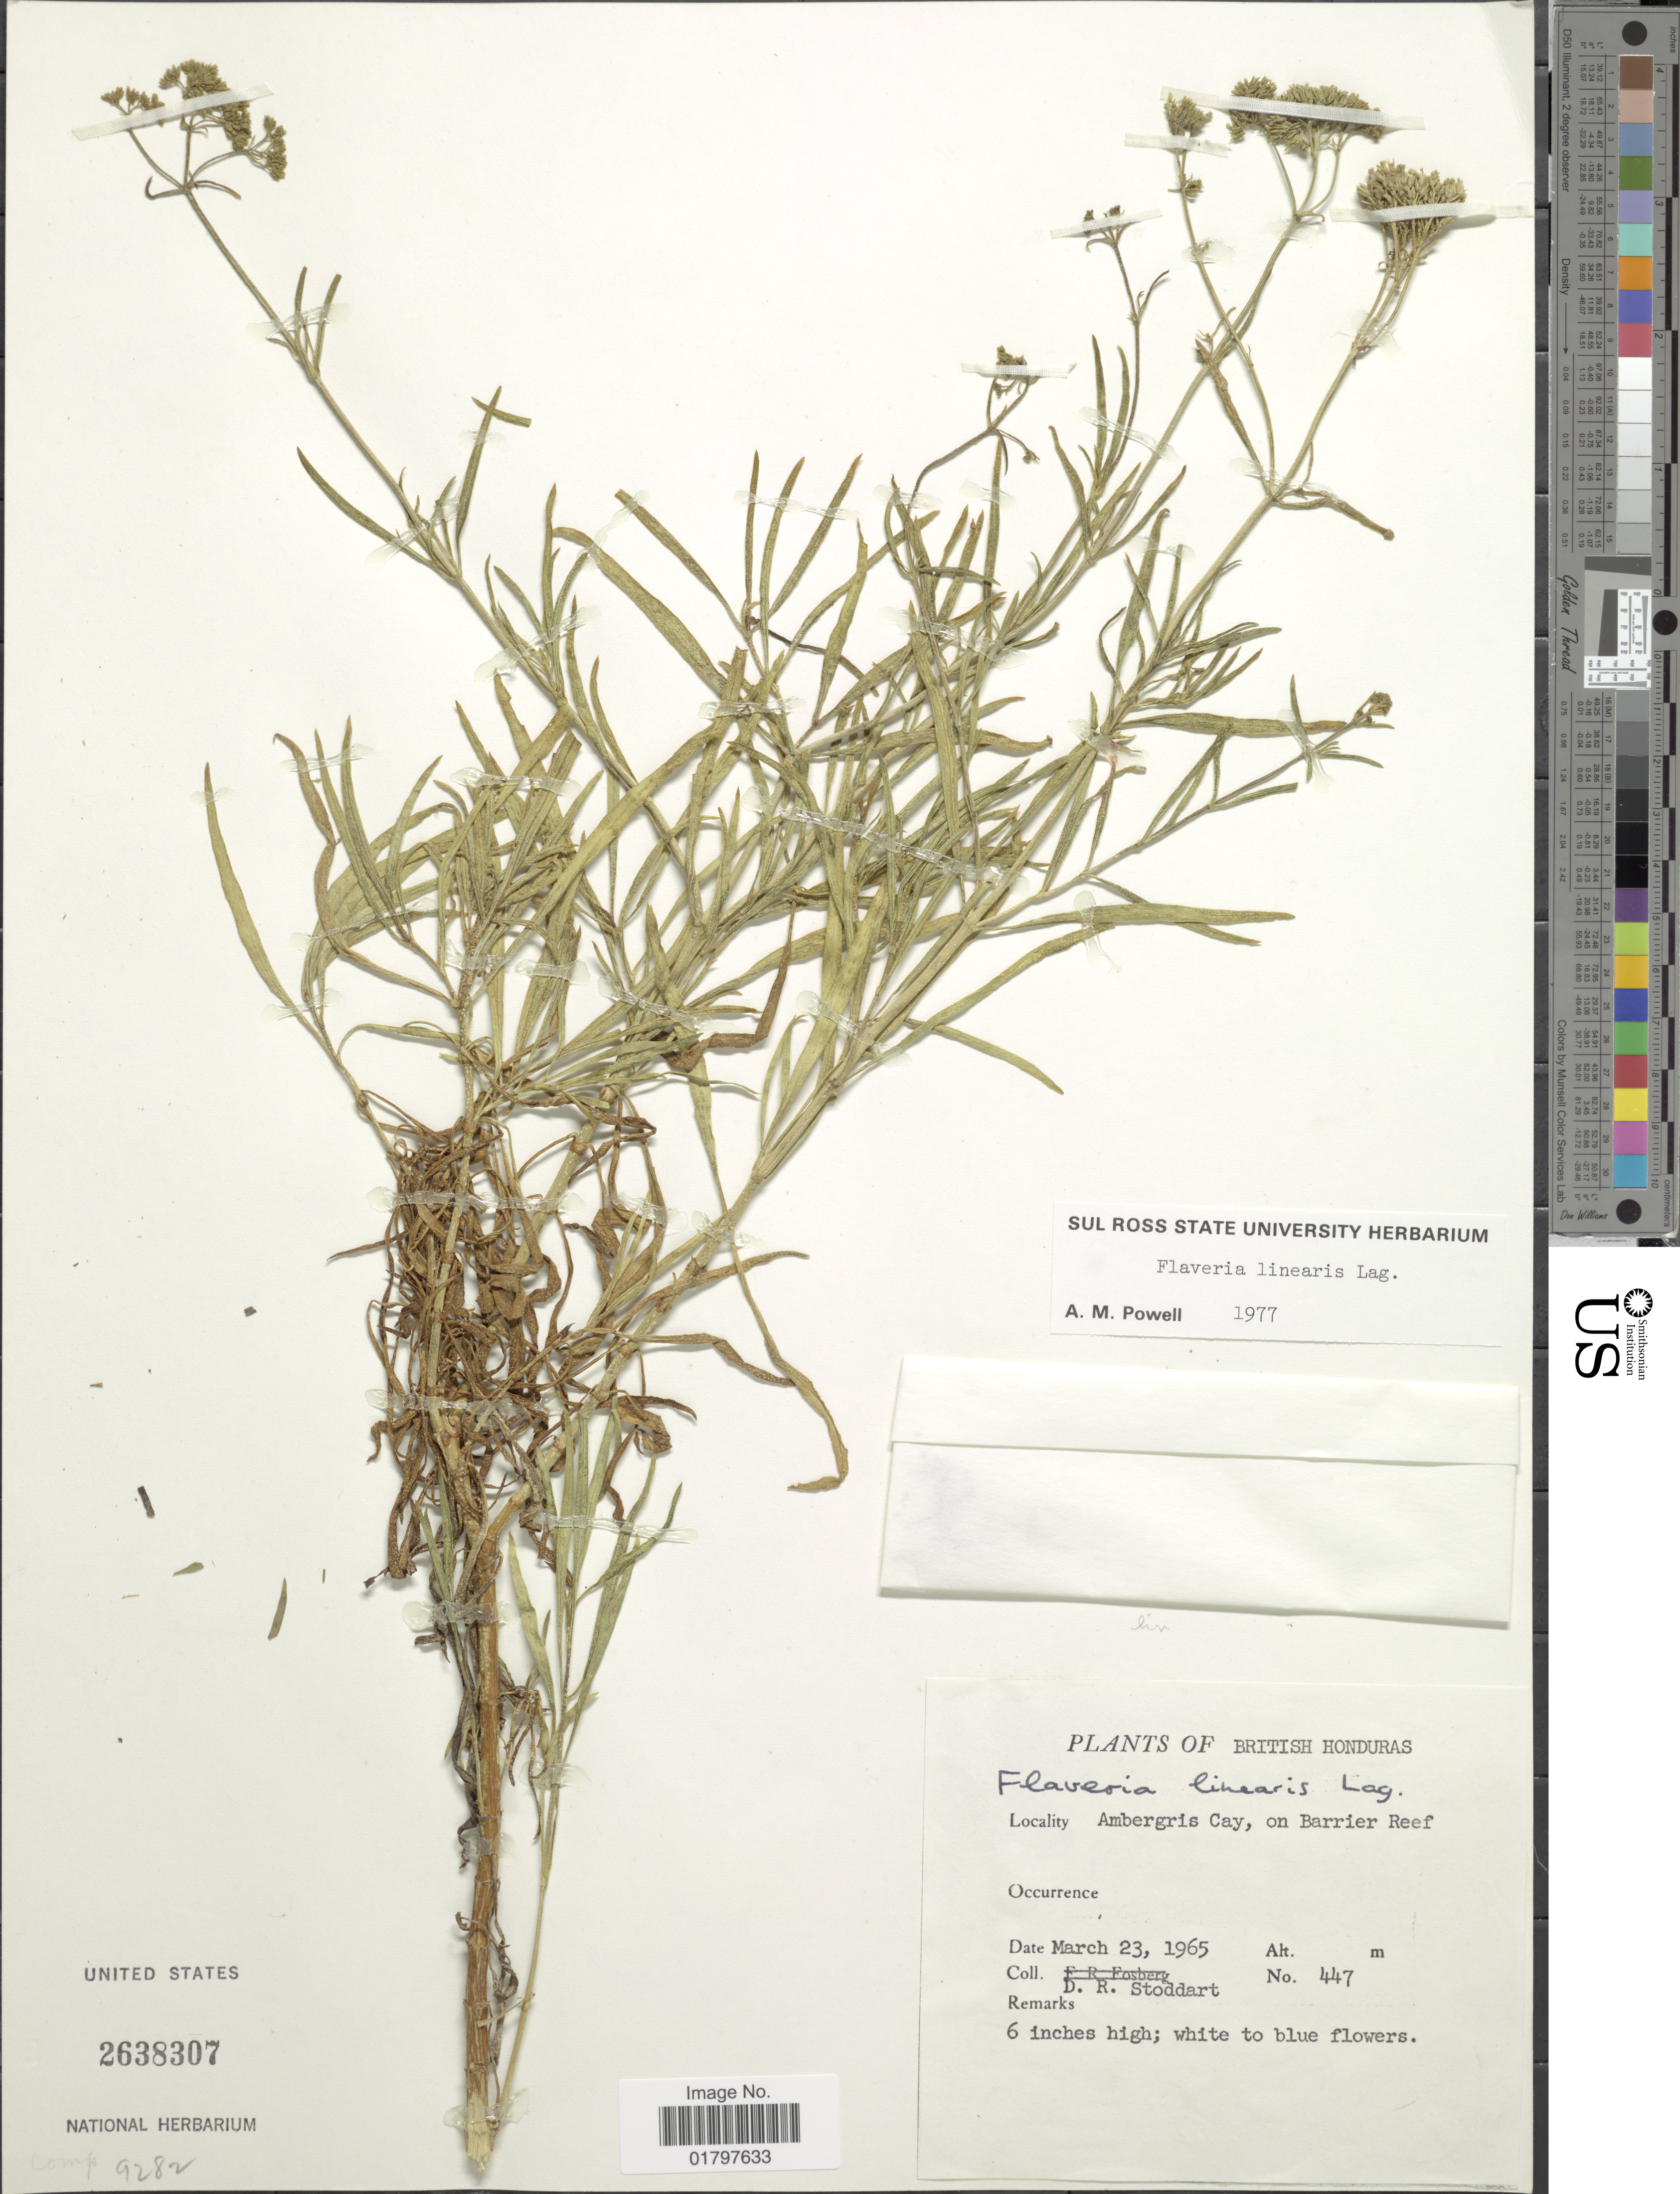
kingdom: Plantae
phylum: Tracheophyta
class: Magnoliopsida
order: Asterales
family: Asteraceae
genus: Flaveria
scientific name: Flaveria linearis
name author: Lag.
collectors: D. R. Stoddart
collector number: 447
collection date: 1965-03-23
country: Belize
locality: British Honduras. Ambergris Cay, on Barrier Reef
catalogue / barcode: US 2638307